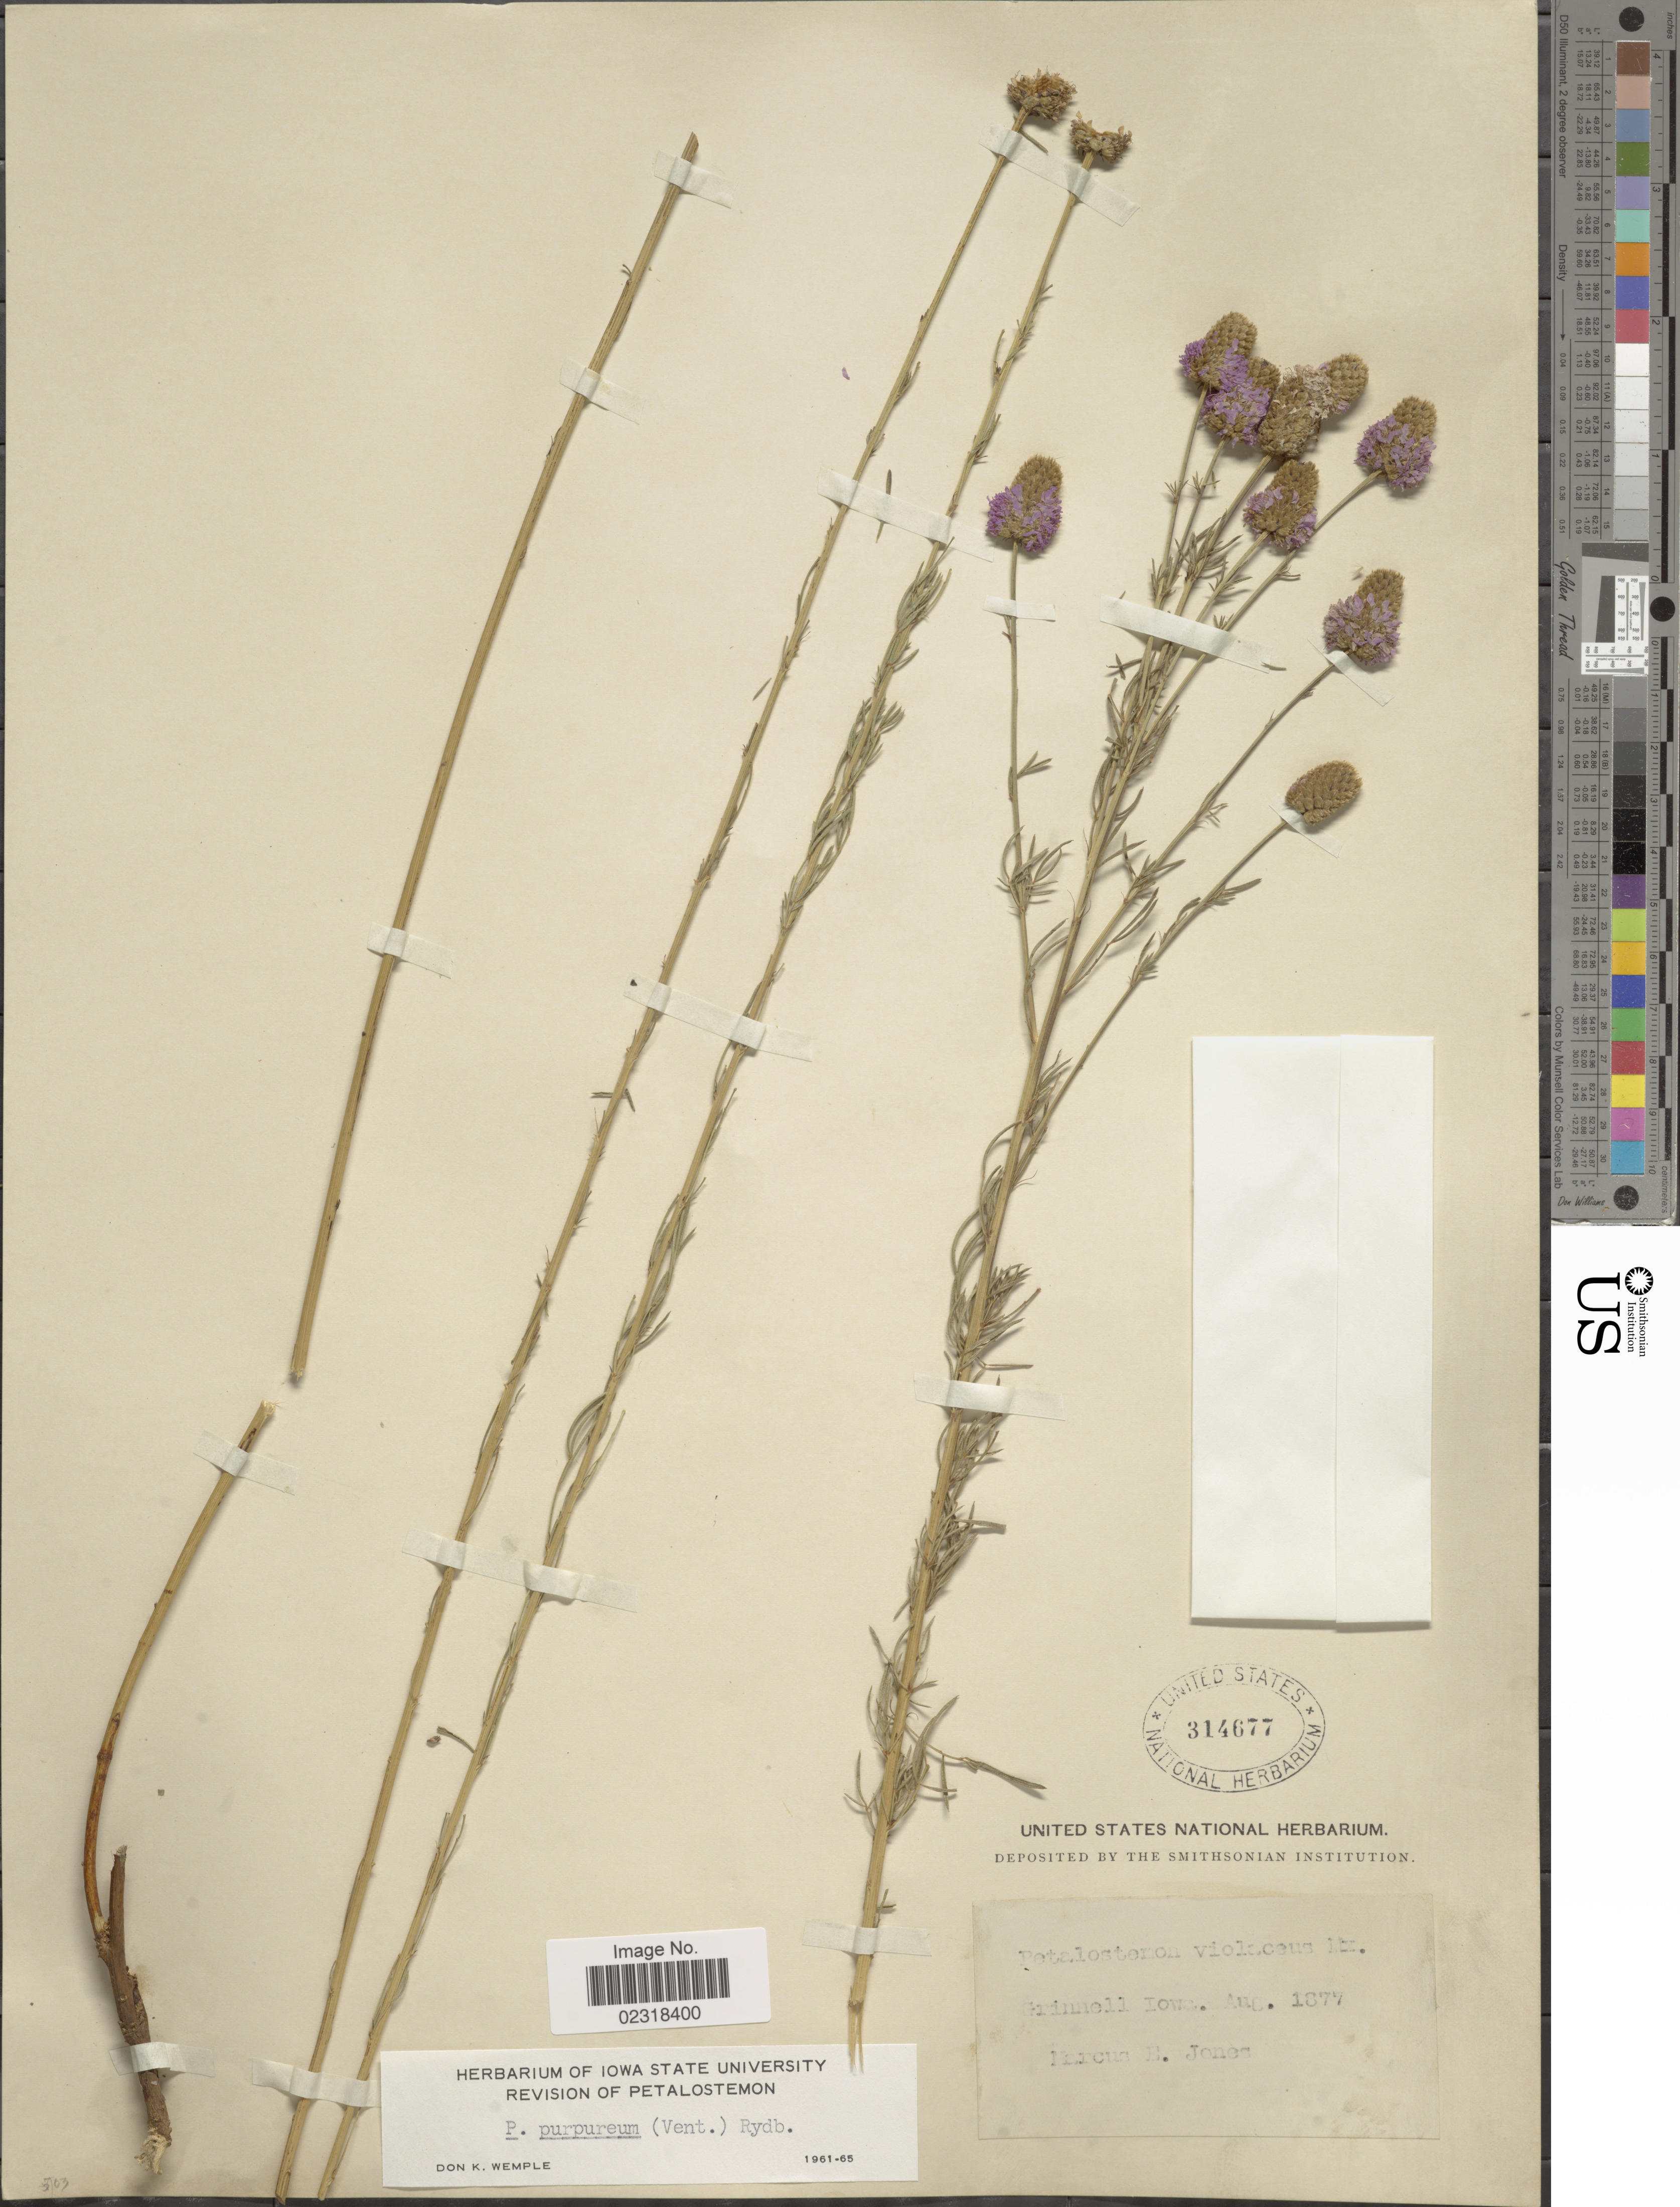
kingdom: Plantae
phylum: Tracheophyta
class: Magnoliopsida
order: Fabales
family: Fabaceae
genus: Dalea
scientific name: Dalea purpurea var. purpurea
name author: Vent.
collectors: M. E. Jones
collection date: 1877-08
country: United States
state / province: Iowa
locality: Grinnell, Iowa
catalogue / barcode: US 314677